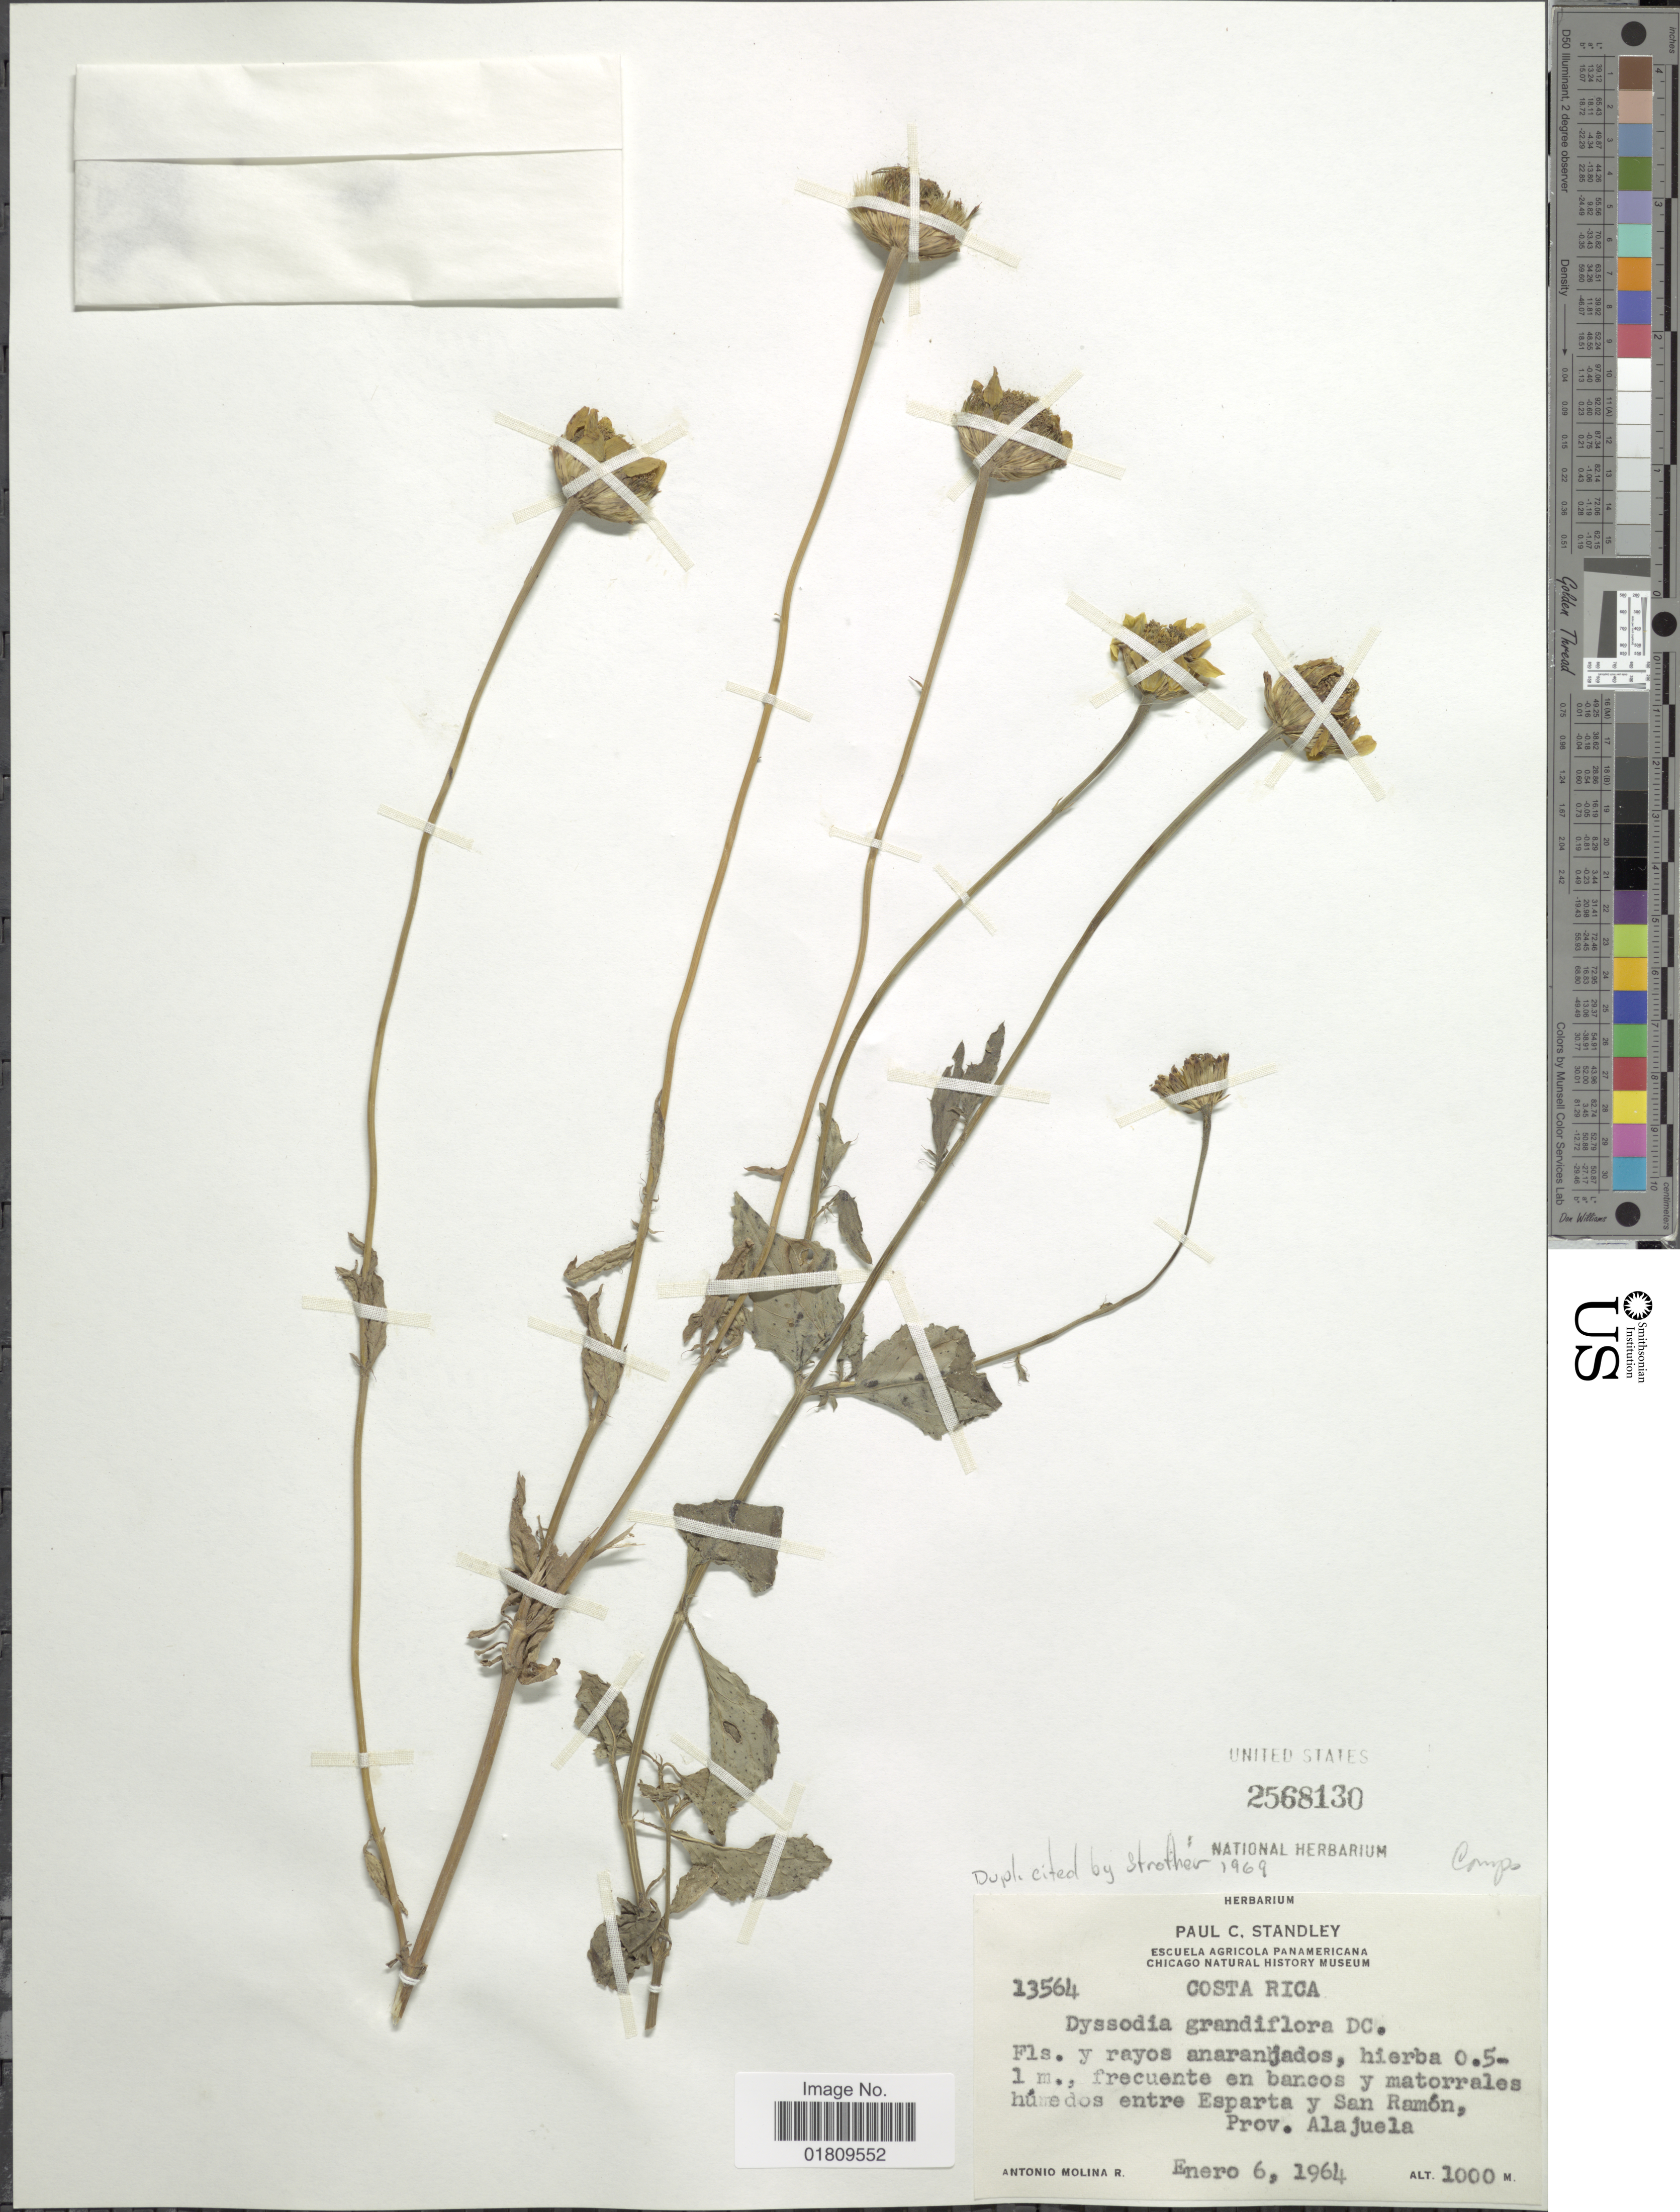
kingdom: Plantae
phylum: Tracheophyta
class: Magnoliopsida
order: Asterales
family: Asteraceae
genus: Dyssodia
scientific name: Dyssodia montana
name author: (Benth.) A. Gray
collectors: A. Molina R.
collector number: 13564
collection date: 1964-01-06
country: Costa Rica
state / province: Alajuela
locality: Frecuente en bancos y matorrales húmedos entre Esparta y San Rámon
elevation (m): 1000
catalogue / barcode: US 2568130